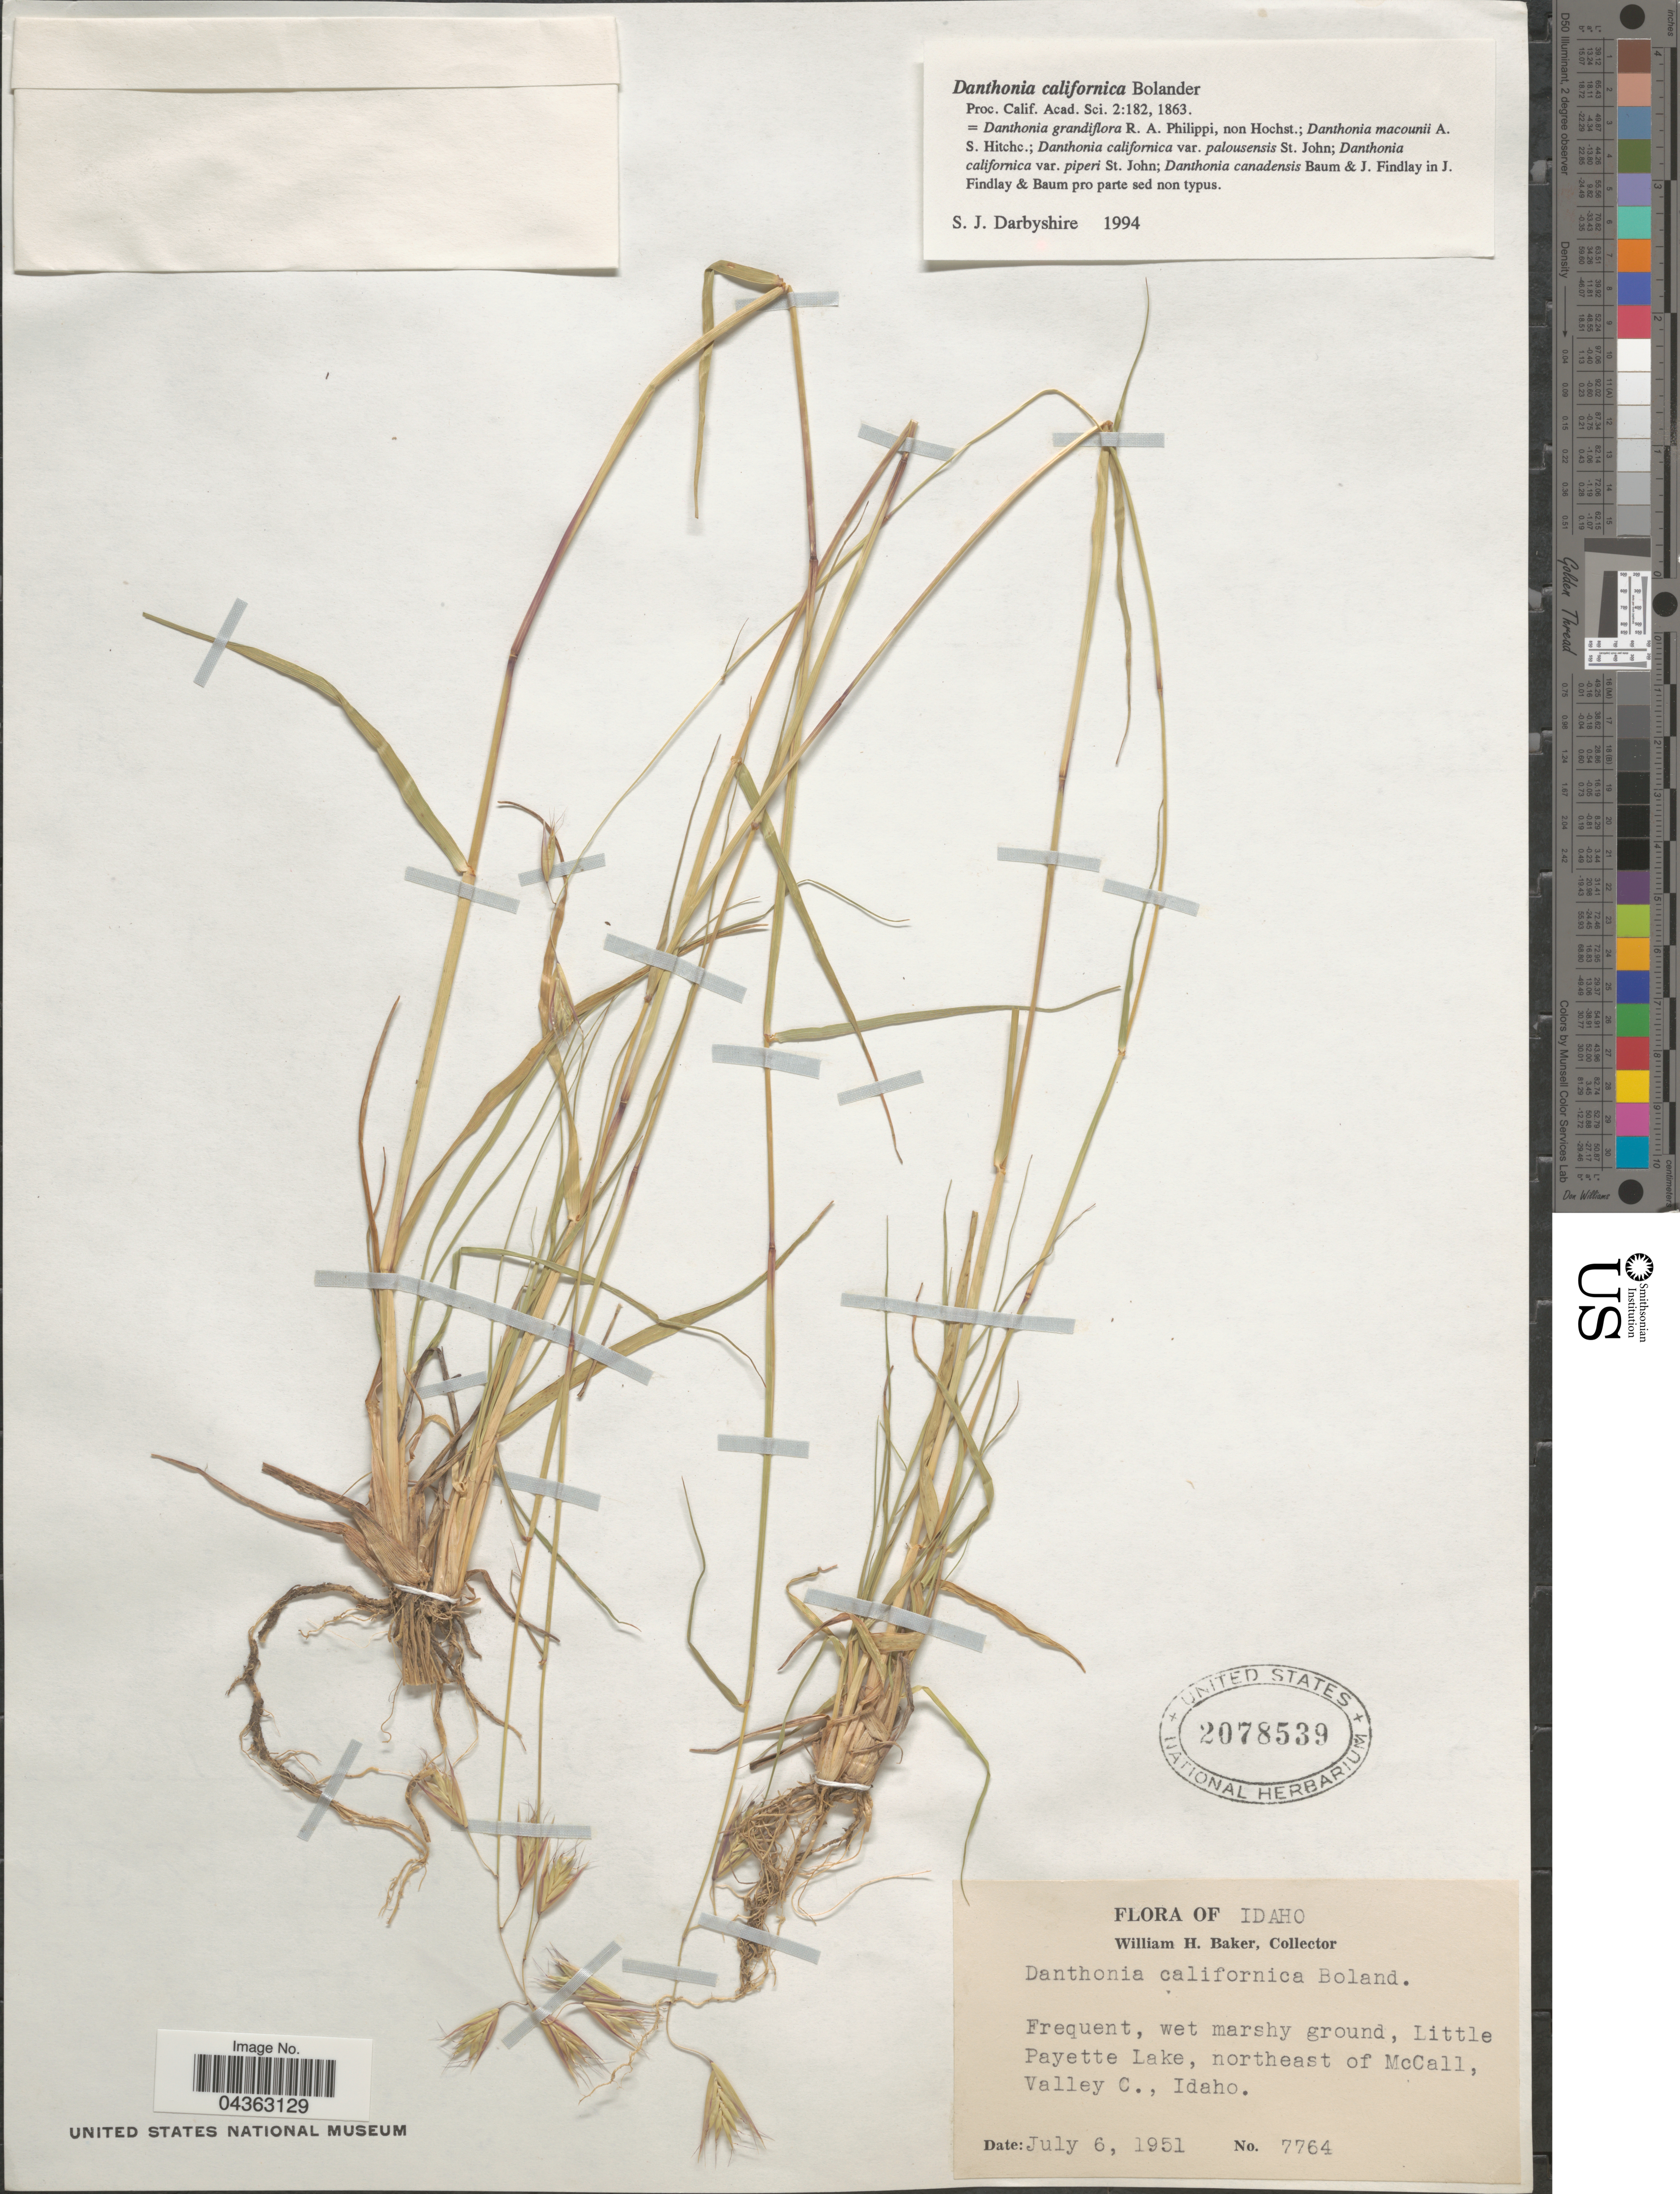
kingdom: Plantae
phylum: Tracheophyta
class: Liliopsida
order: Poales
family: Poaceae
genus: Danthonia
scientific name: Danthonia californica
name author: Bol.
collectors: W. H. Baker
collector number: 7764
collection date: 1951-07-06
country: United States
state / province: Idaho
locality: Frequent, wet marshy ground, Little Payette Lake, northeast of McCall, Valley C.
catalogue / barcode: US 2078539